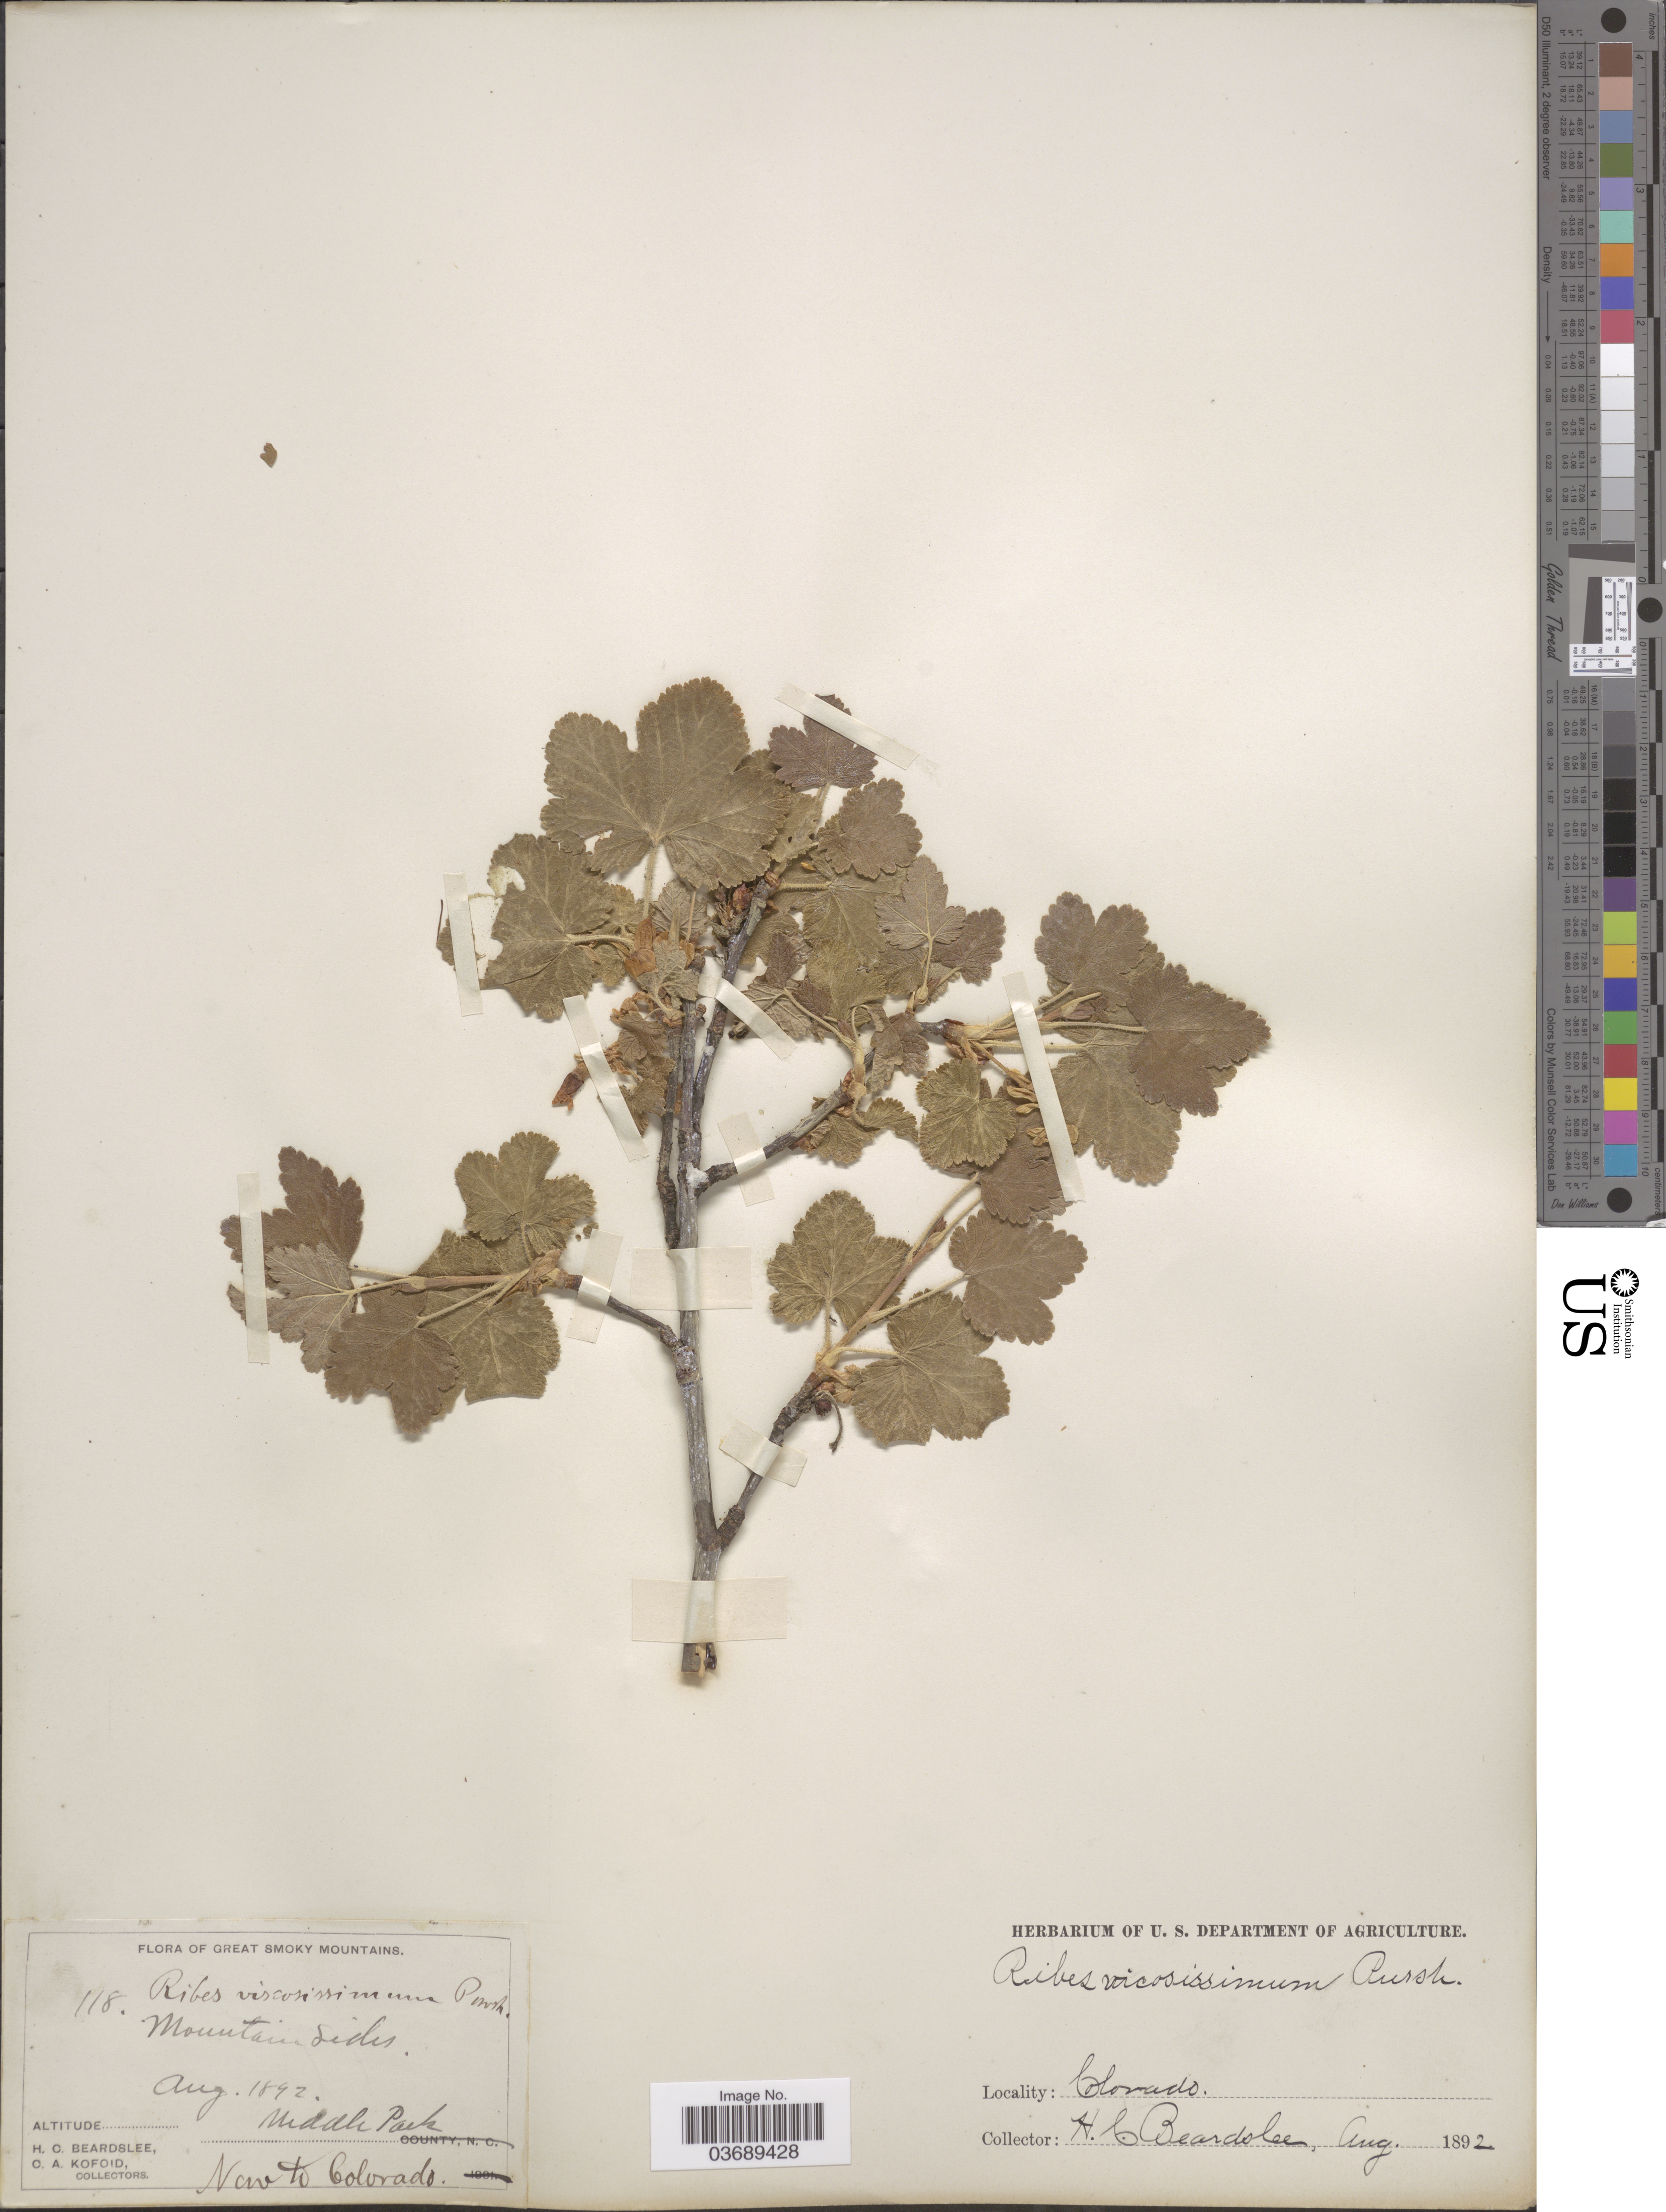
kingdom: Plantae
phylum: Tracheophyta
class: Magnoliopsida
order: Saxifragales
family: Grossulariaceae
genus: Ribes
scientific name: Ribes viscosissimum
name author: Pursh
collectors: H. Beardslee & C. Kofoid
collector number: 118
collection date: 1892-08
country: United States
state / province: Colorado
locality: Great Smoky Mountains. Mountain sides. Middle Peak. North Colorado.